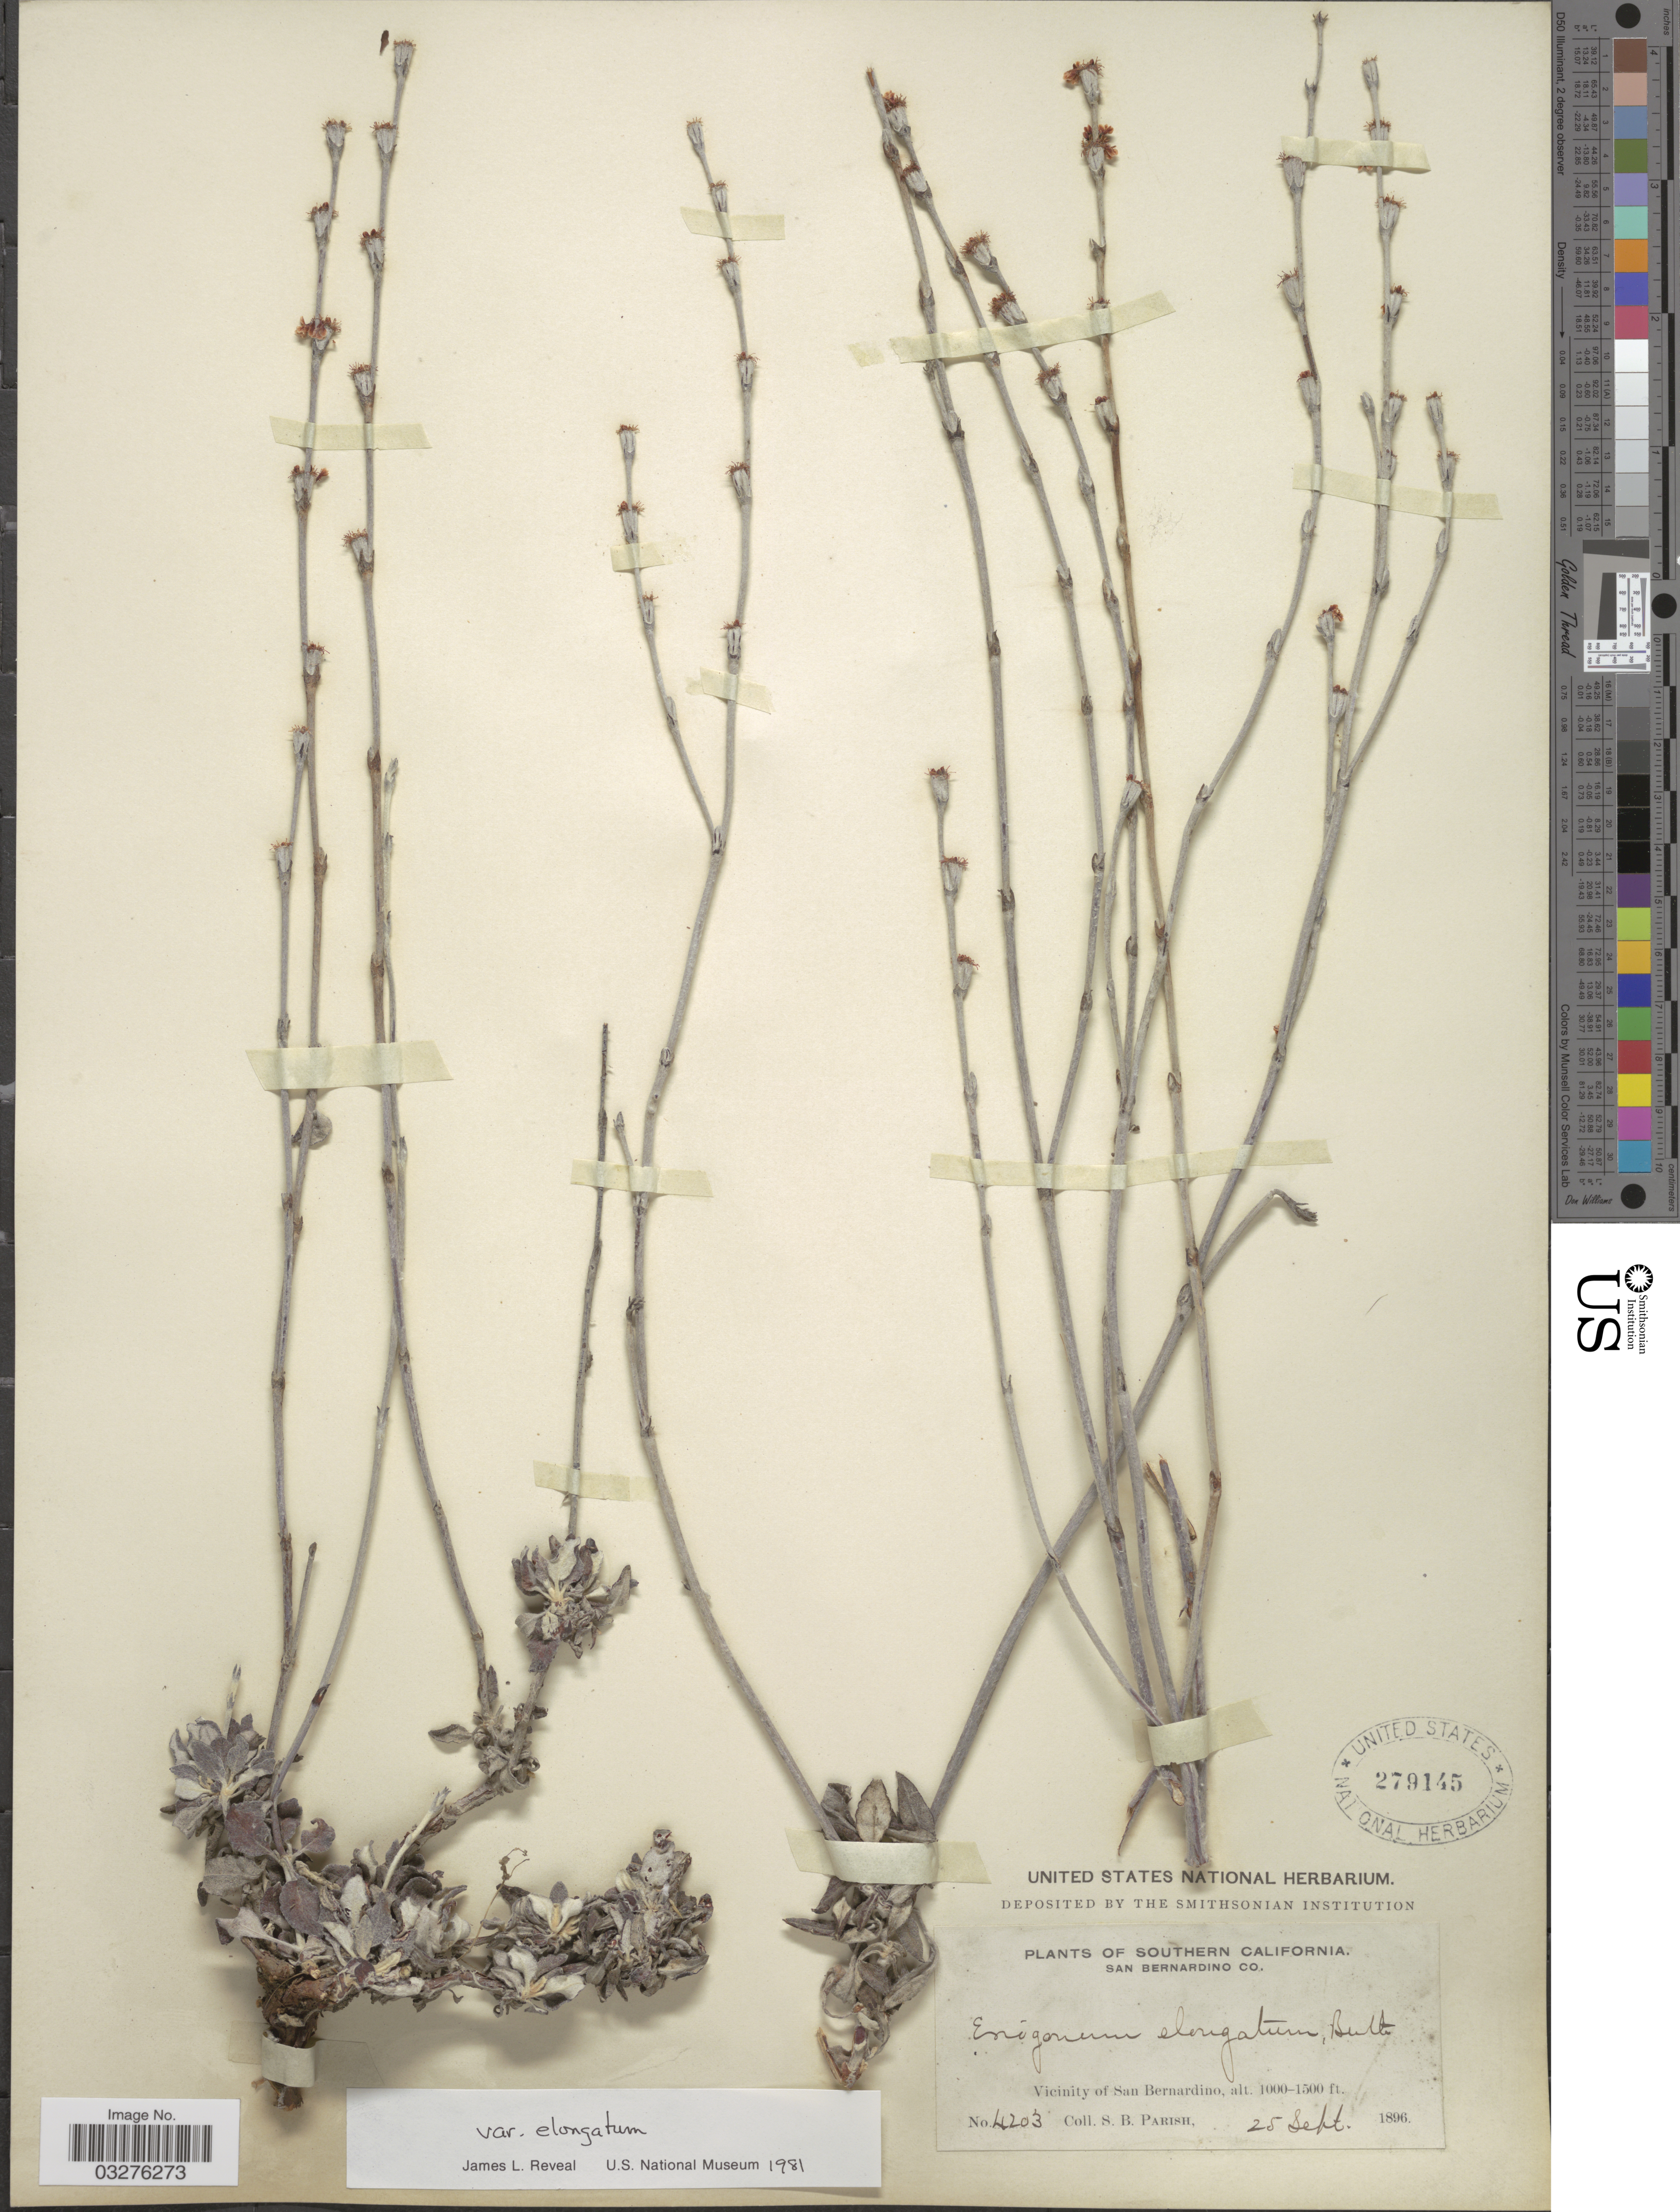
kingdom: Plantae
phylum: Tracheophyta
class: Magnoliopsida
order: Caryophyllales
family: Polygonaceae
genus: Eriogonum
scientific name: Eriogonum elongatum var. elongatum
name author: Benth.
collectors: S. B. Parish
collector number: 4203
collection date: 1896-09-25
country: United States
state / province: California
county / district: San Bernardino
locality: Southern California. San Bernardino Co., Vicinity of San Bernardino.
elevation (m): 305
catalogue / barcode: US 279145